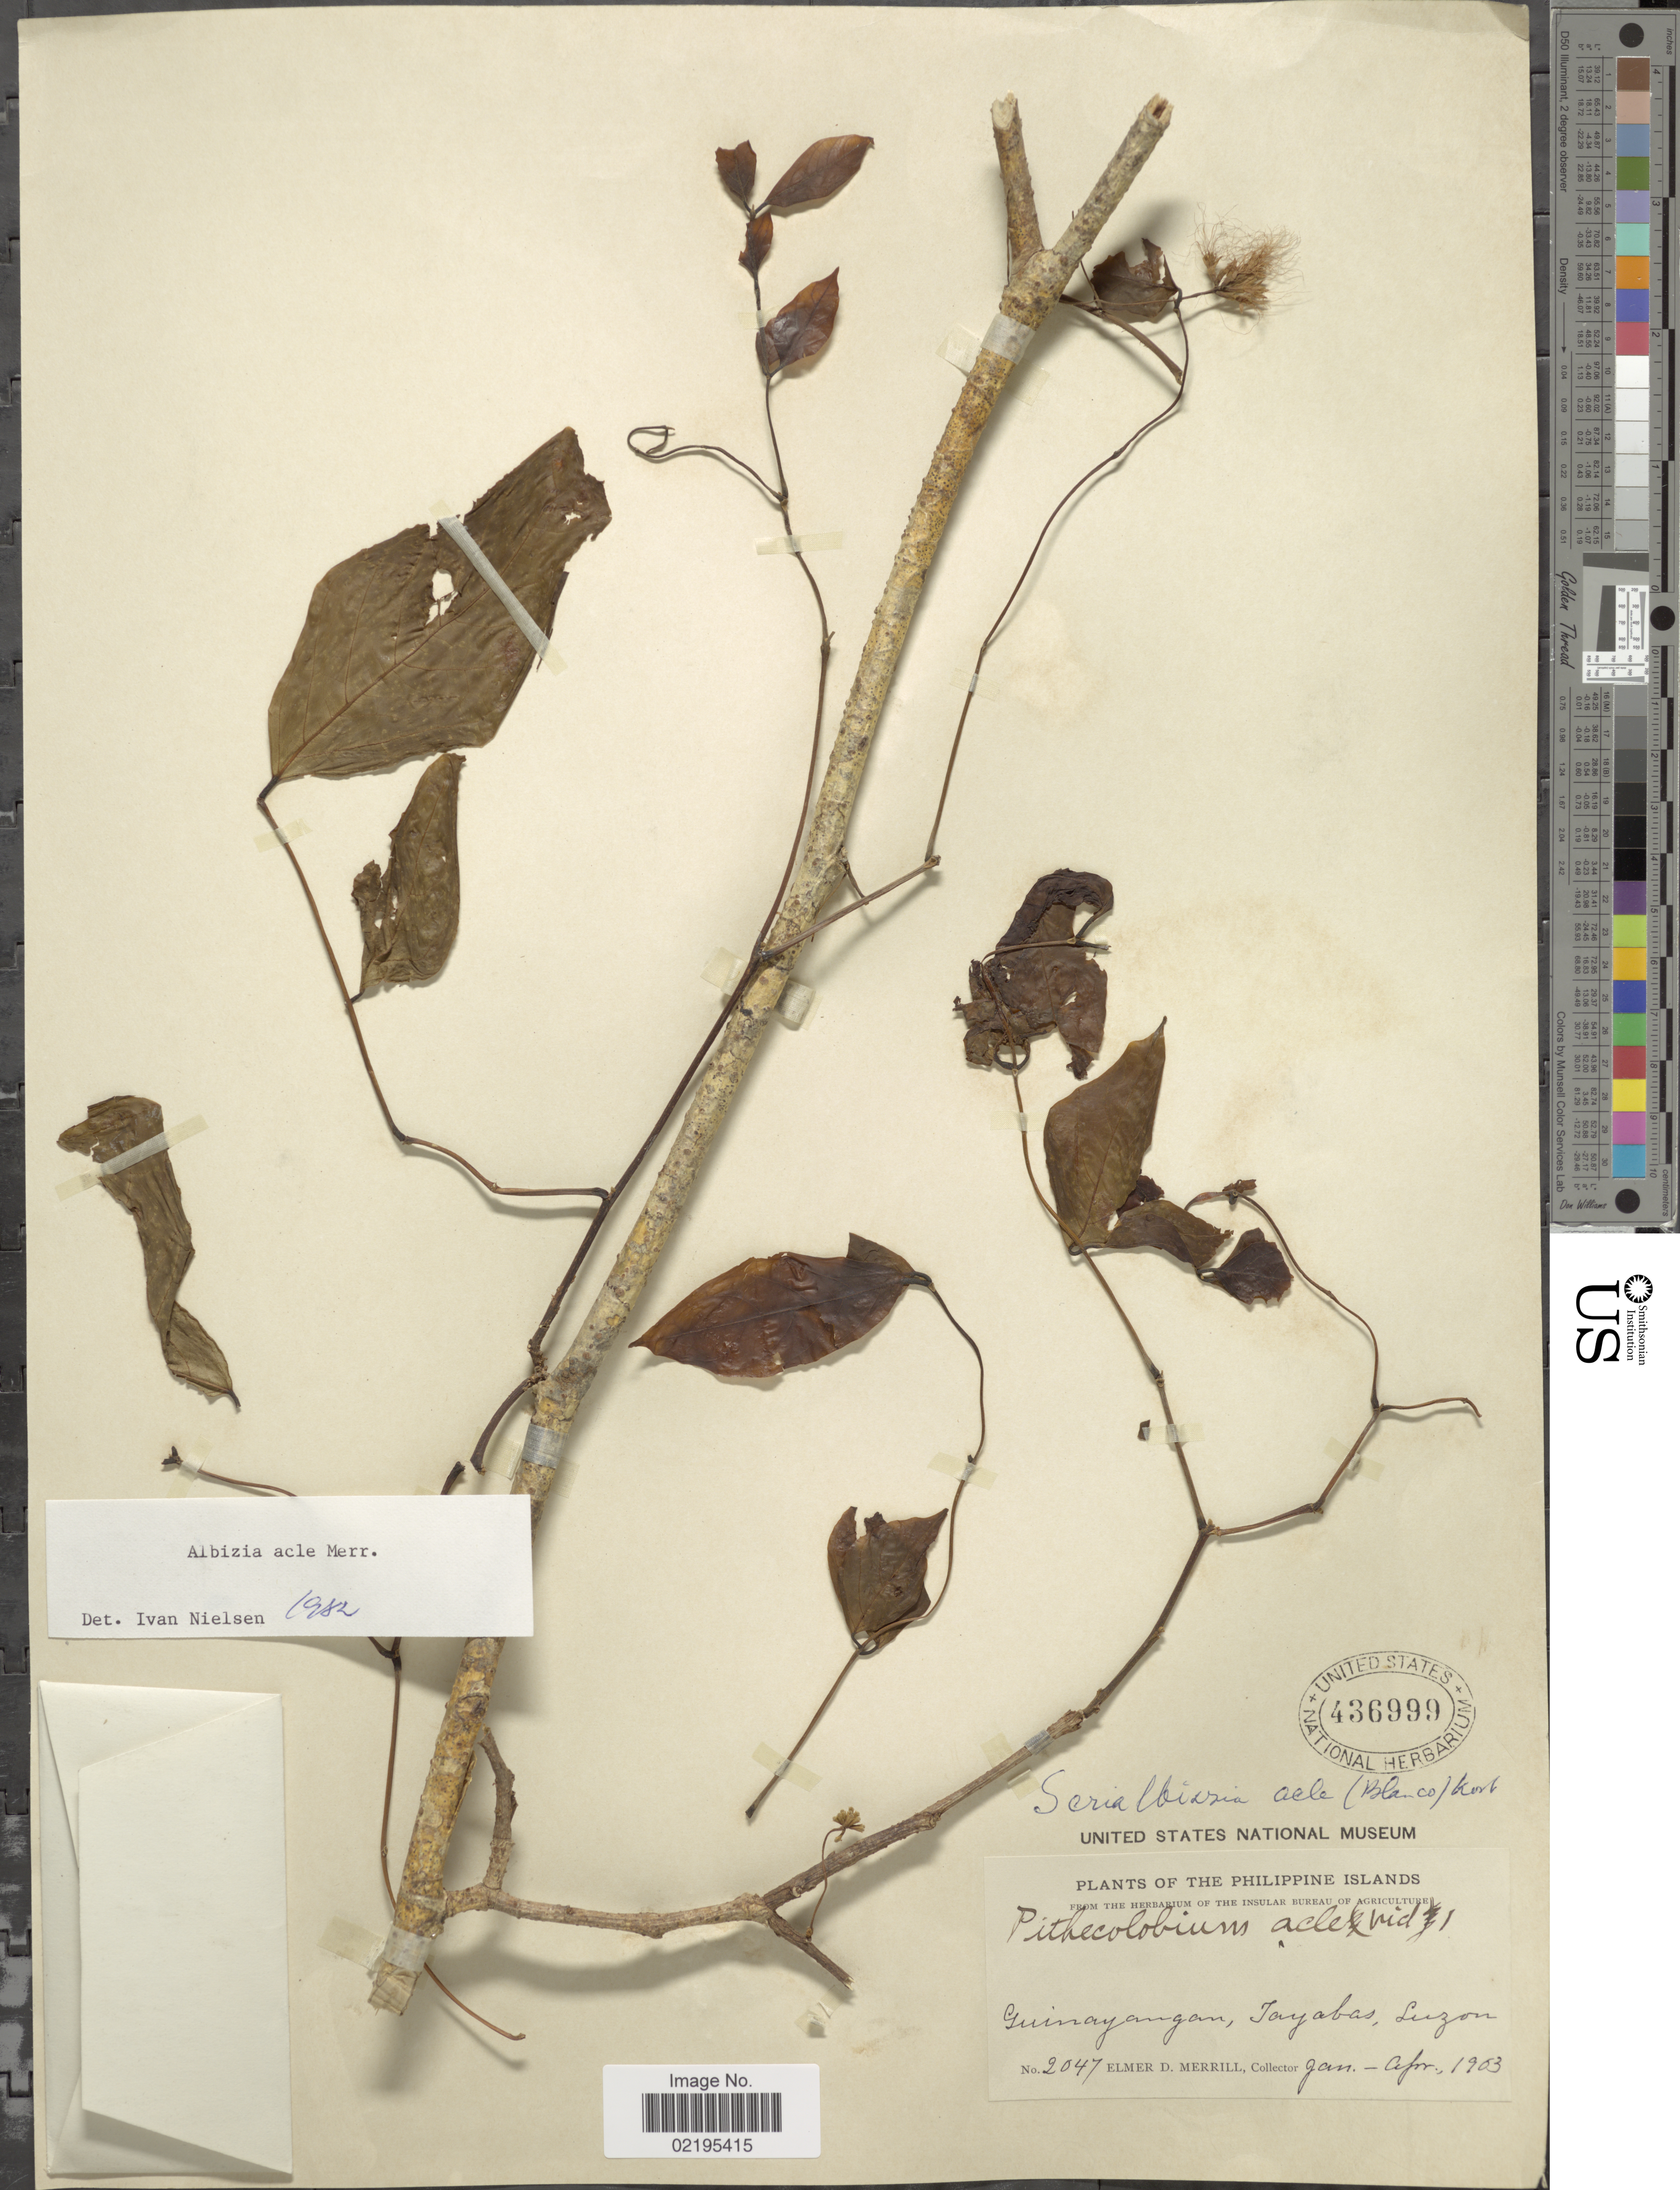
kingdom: Plantae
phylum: Tracheophyta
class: Magnoliopsida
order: Fabales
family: Fabaceae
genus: Albizia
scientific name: Albizia acle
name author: (Blanco) Merr.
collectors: E. D. Merrill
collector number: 2047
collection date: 1903-01/1903-04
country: Philippines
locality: Guinayangan, Tayabas, Luzon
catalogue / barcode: US 436999